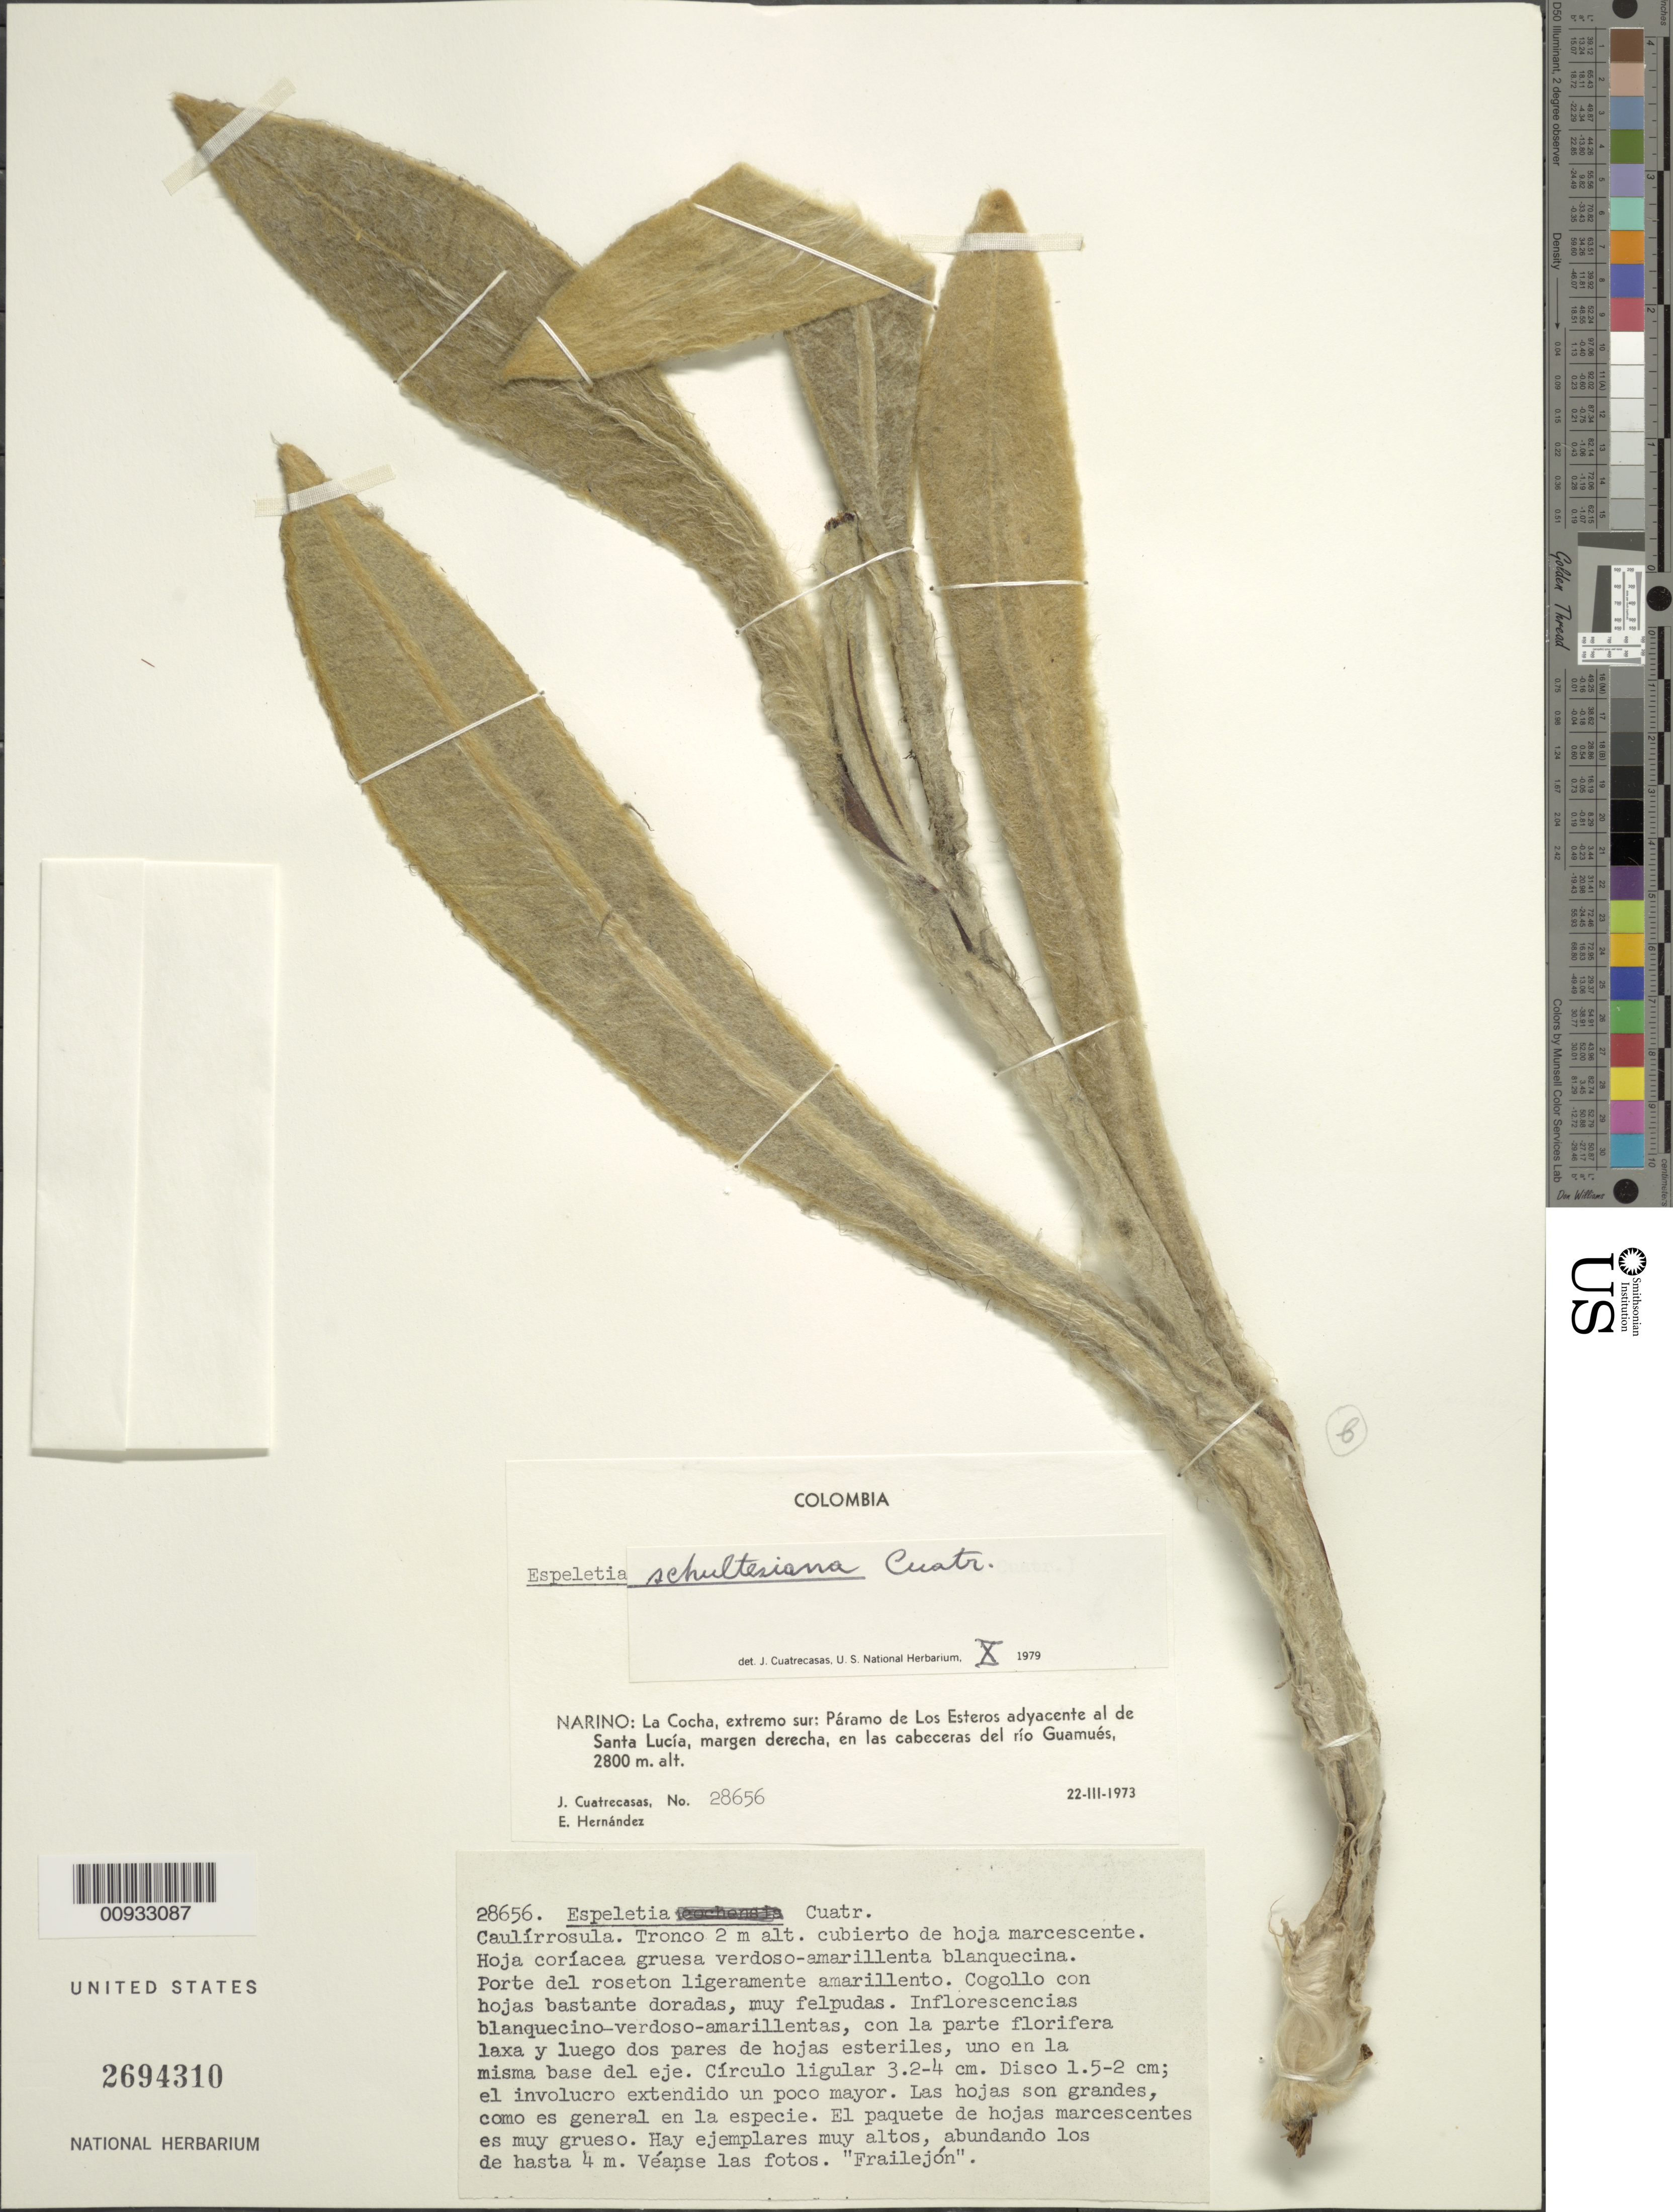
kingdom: Plantae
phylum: Tracheophyta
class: Magnoliopsida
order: Asterales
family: Asteraceae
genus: Espeletia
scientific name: Espeletia schultesiana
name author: Cuatrec.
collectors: J. Cuatrecasas & E. Hernández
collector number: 28656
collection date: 1973-03-22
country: Colombia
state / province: Nariño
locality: Páramo de los Esteros. La Cocha, extremo sur: páramo adyacente al de Santa Lucía, margen derecha, en las cabeceras del Río Gamués.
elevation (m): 2800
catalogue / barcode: US 2694310